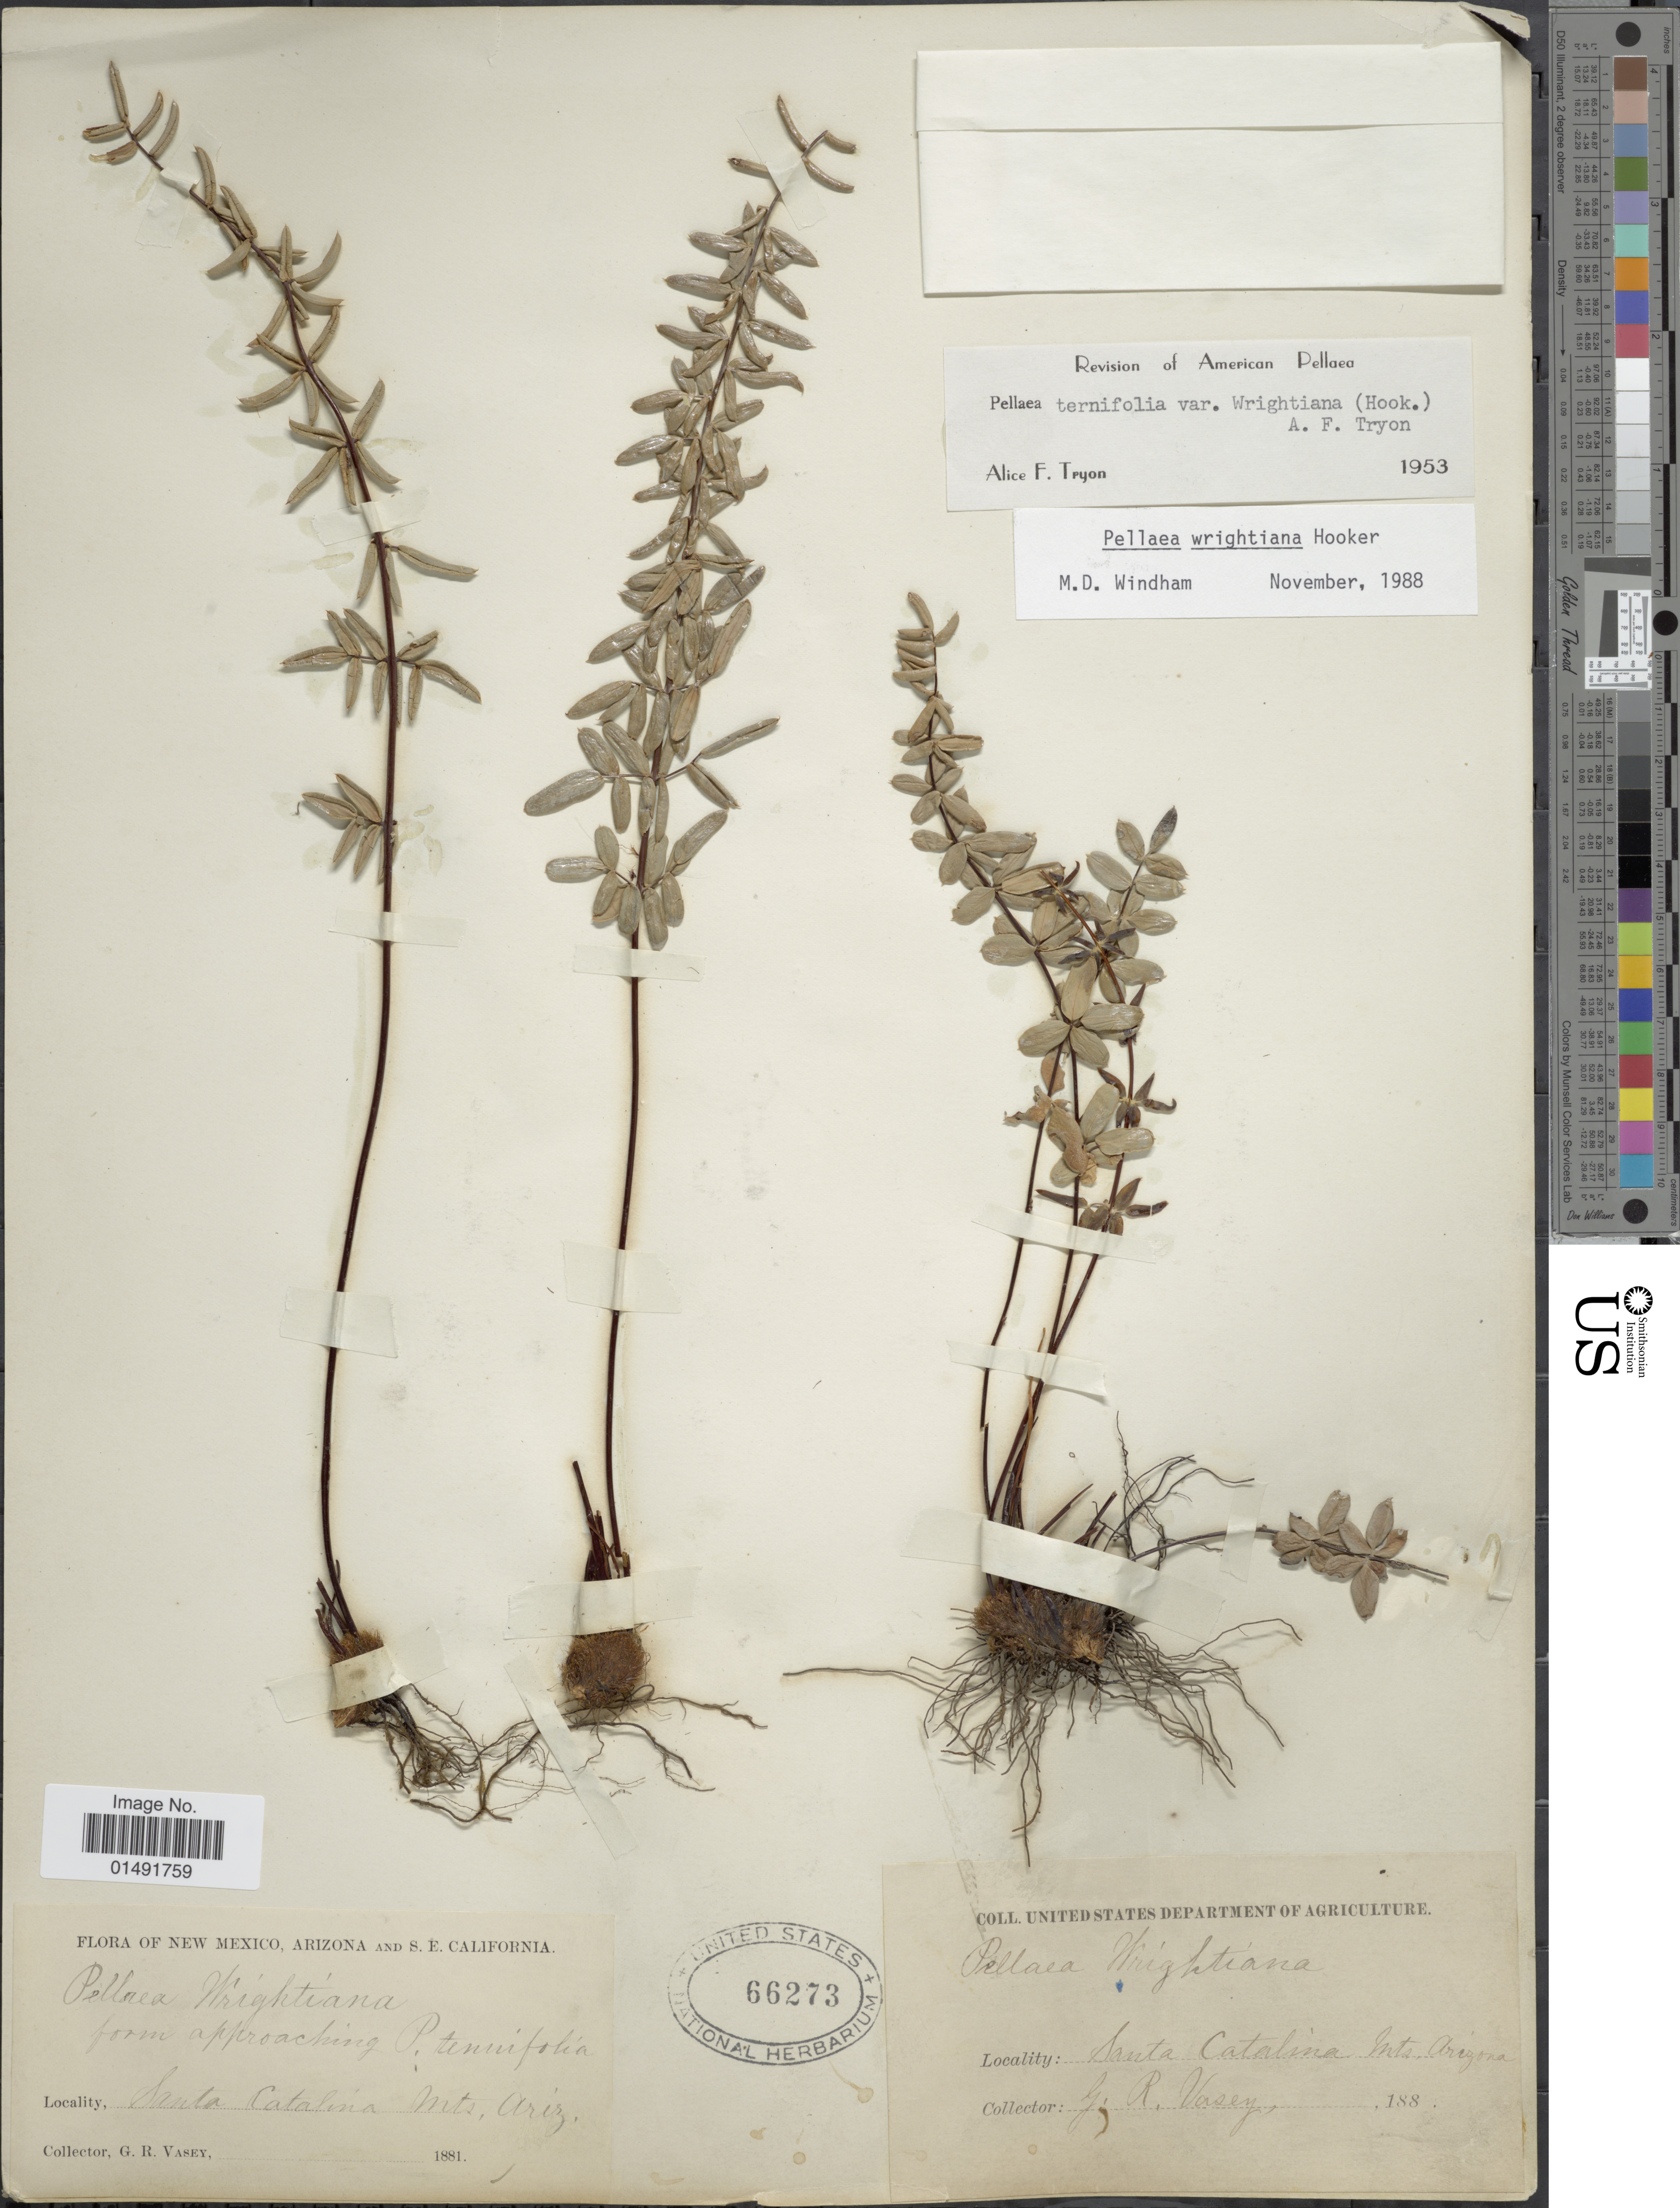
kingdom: Plantae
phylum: Tracheophyta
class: Polypodiopsida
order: Polypodiales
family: Pteridaceae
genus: Pellaea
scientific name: Pellaea wrightiana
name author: Hook.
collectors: G. R. Vasey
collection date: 1881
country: United States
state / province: Arizona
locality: New Mexico, Arizona and S.E. Califonia, Santa Catalina Mts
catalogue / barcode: US 66273